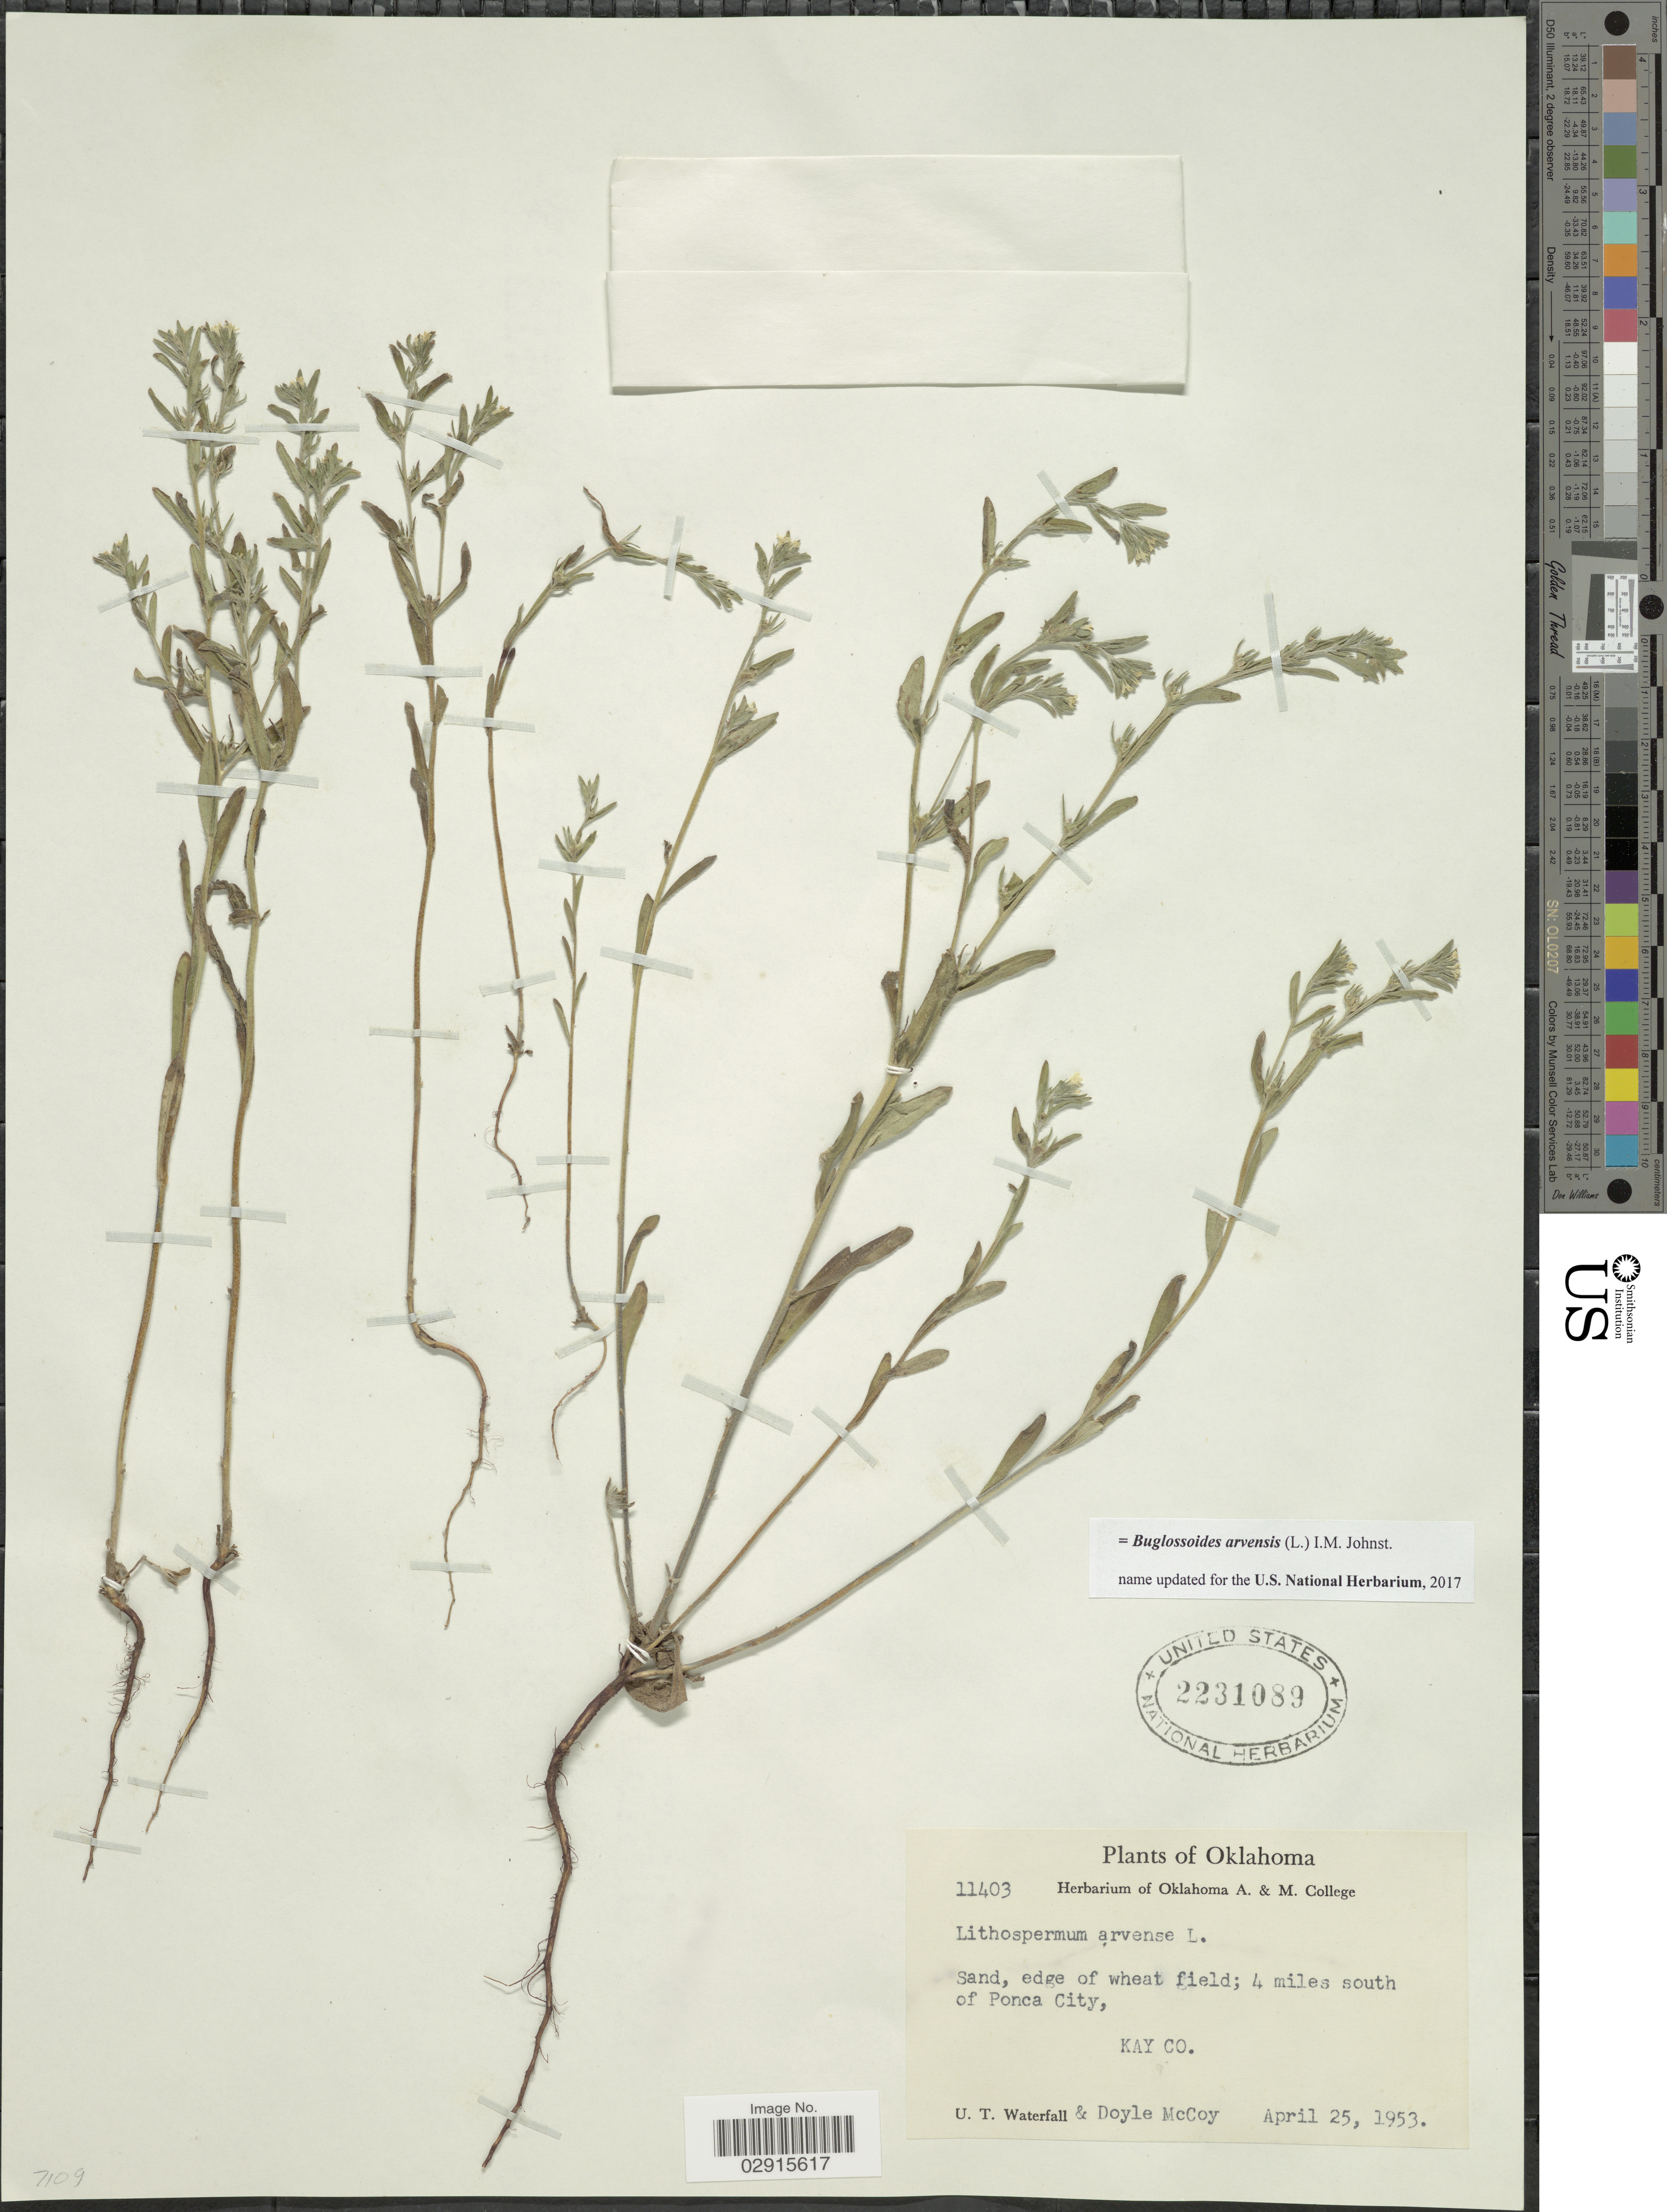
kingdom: Plantae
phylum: Tracheophyta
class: Magnoliopsida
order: Boraginales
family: Boraginaceae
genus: Buglossoides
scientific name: Buglossoides arvensis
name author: (L.) I.M. Johnst.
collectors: U. T. Waterfall & D. McCoy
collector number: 11403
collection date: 1953-04-25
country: United States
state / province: Oklahoma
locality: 4 miles south of Ponca City, Kay Co.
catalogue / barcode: US 2231089